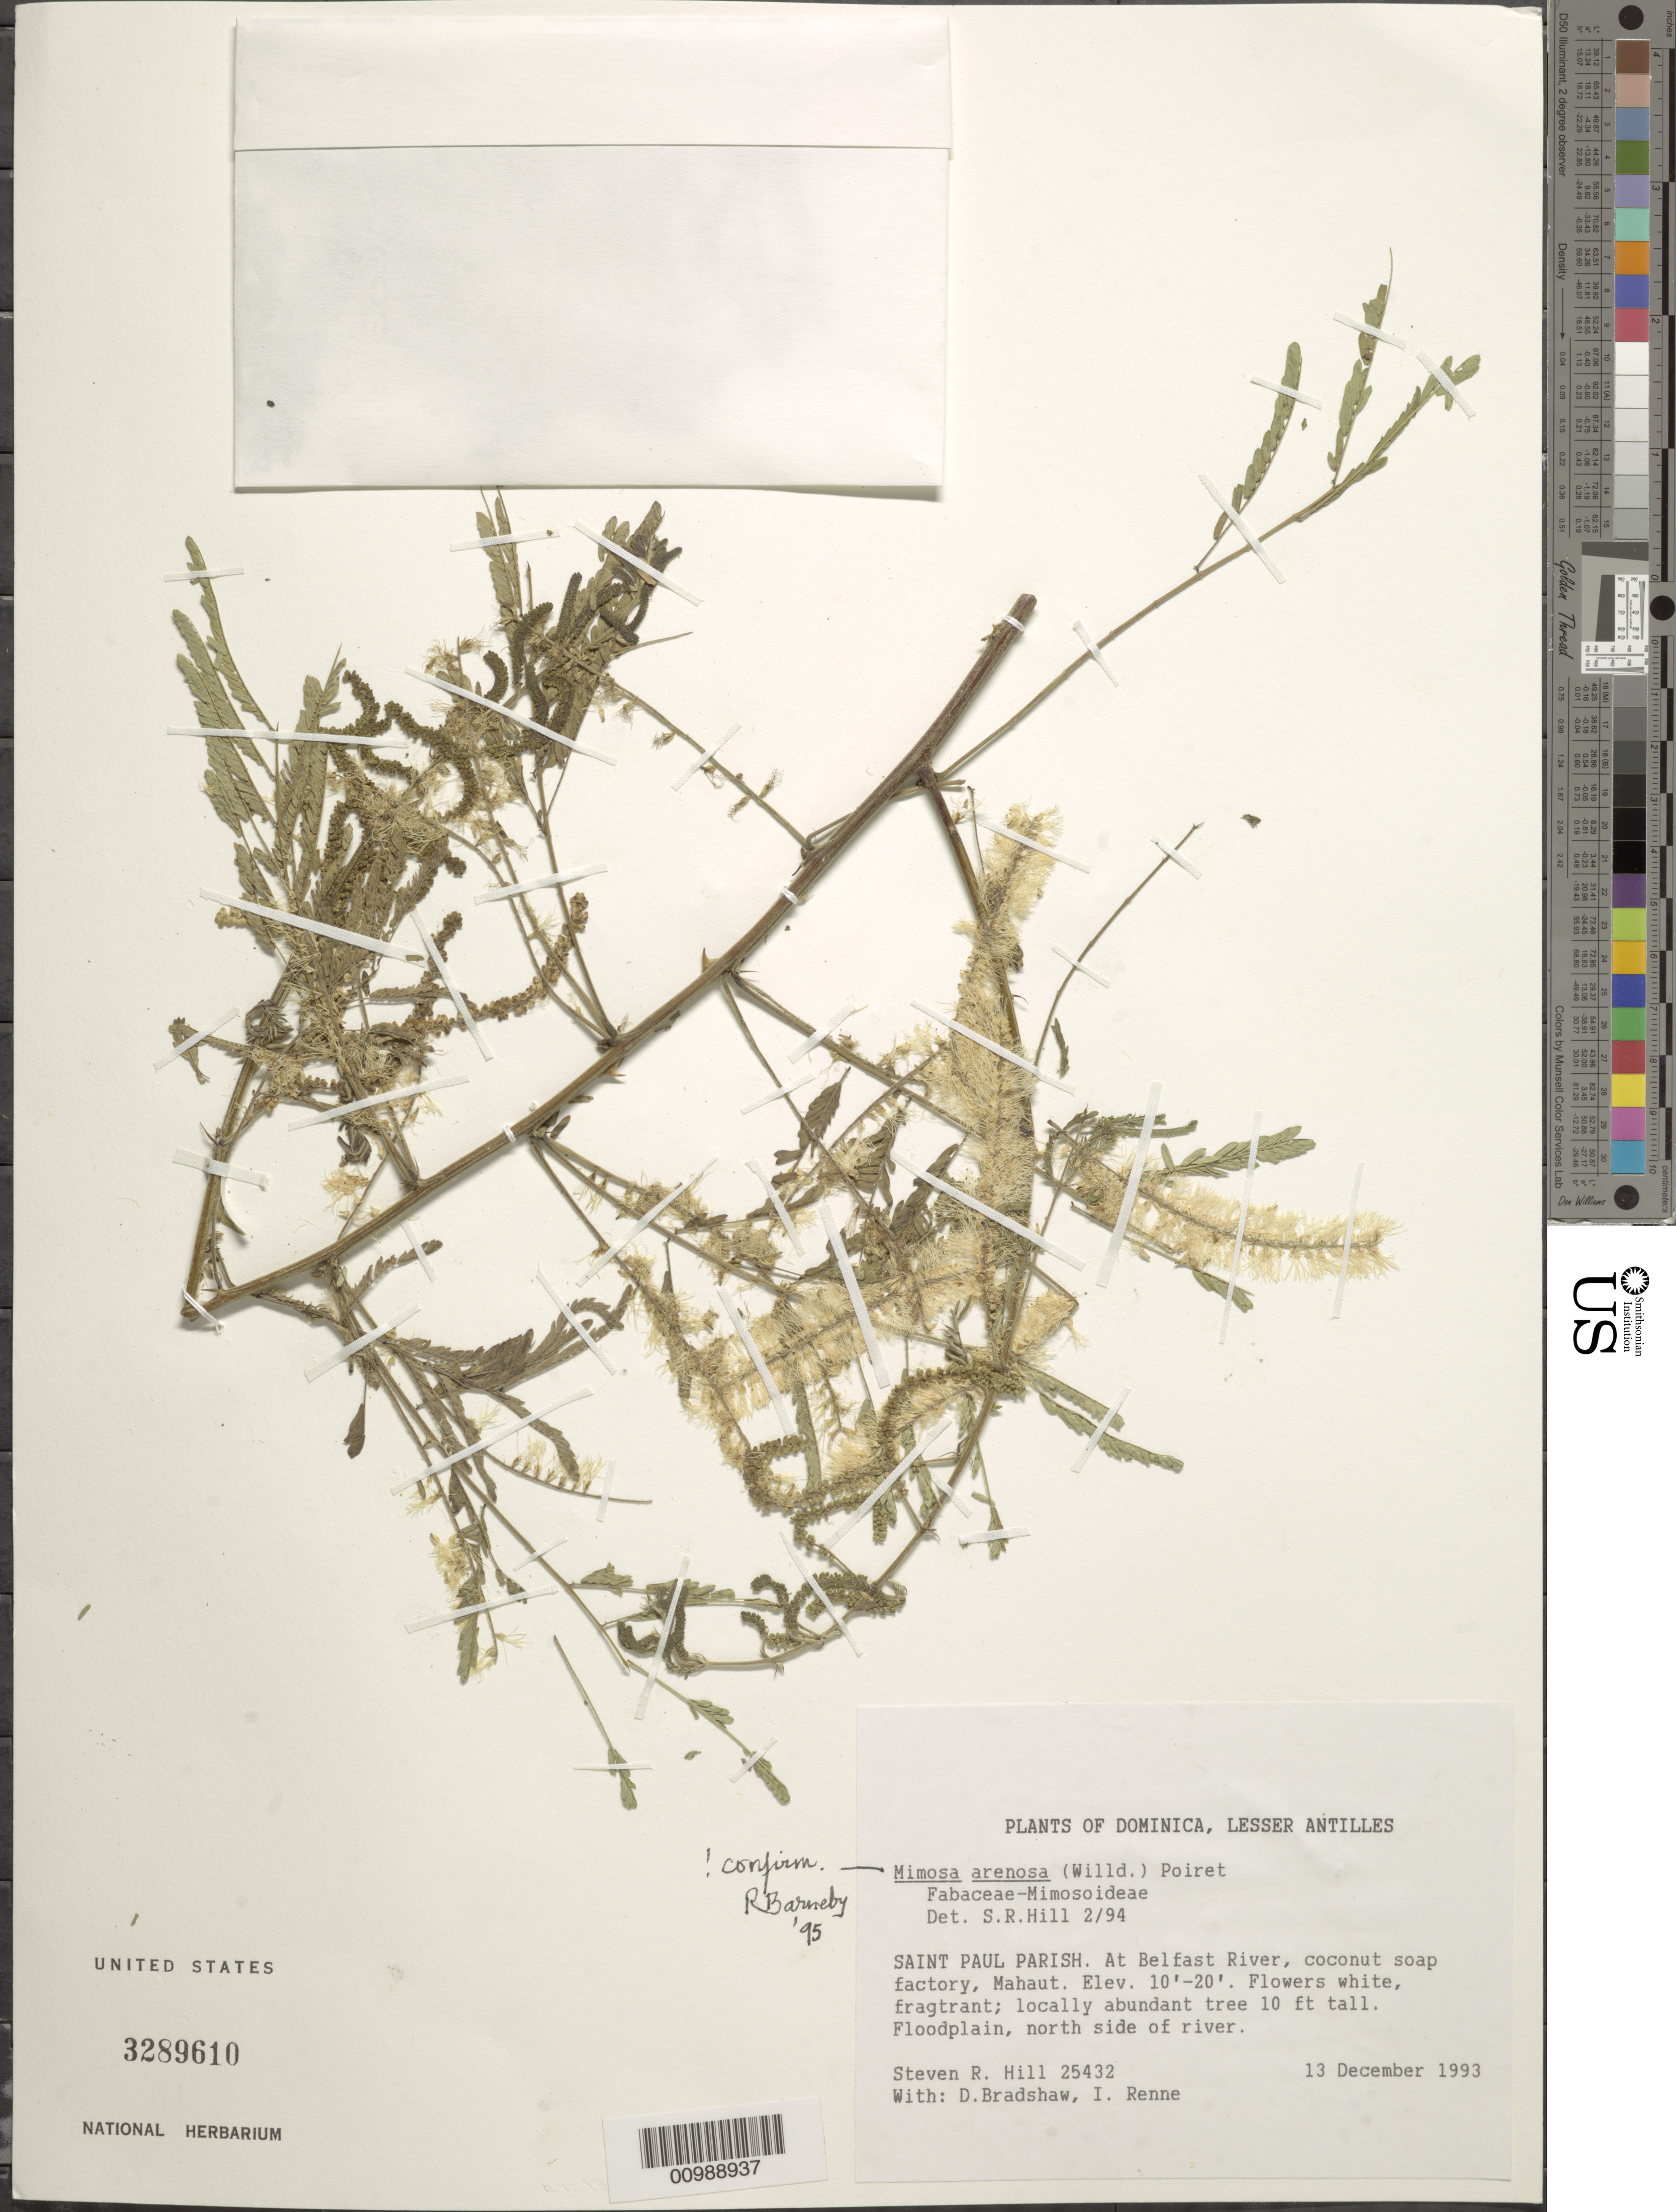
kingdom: Plantae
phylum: Tracheophyta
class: Magnoliopsida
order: Fabales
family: Fabaceae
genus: Mimosa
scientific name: Mimosa arenosa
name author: (Willd.) Poir.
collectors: D. Bradshaw & I. Renne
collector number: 25432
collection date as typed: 13 Dec 1993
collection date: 1993-12-13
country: Dominica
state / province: St. Paul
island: Dominica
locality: At Belfast River, coconut soap factory, Mahaut.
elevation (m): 3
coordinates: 0 N, 0 E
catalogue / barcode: US 3289610